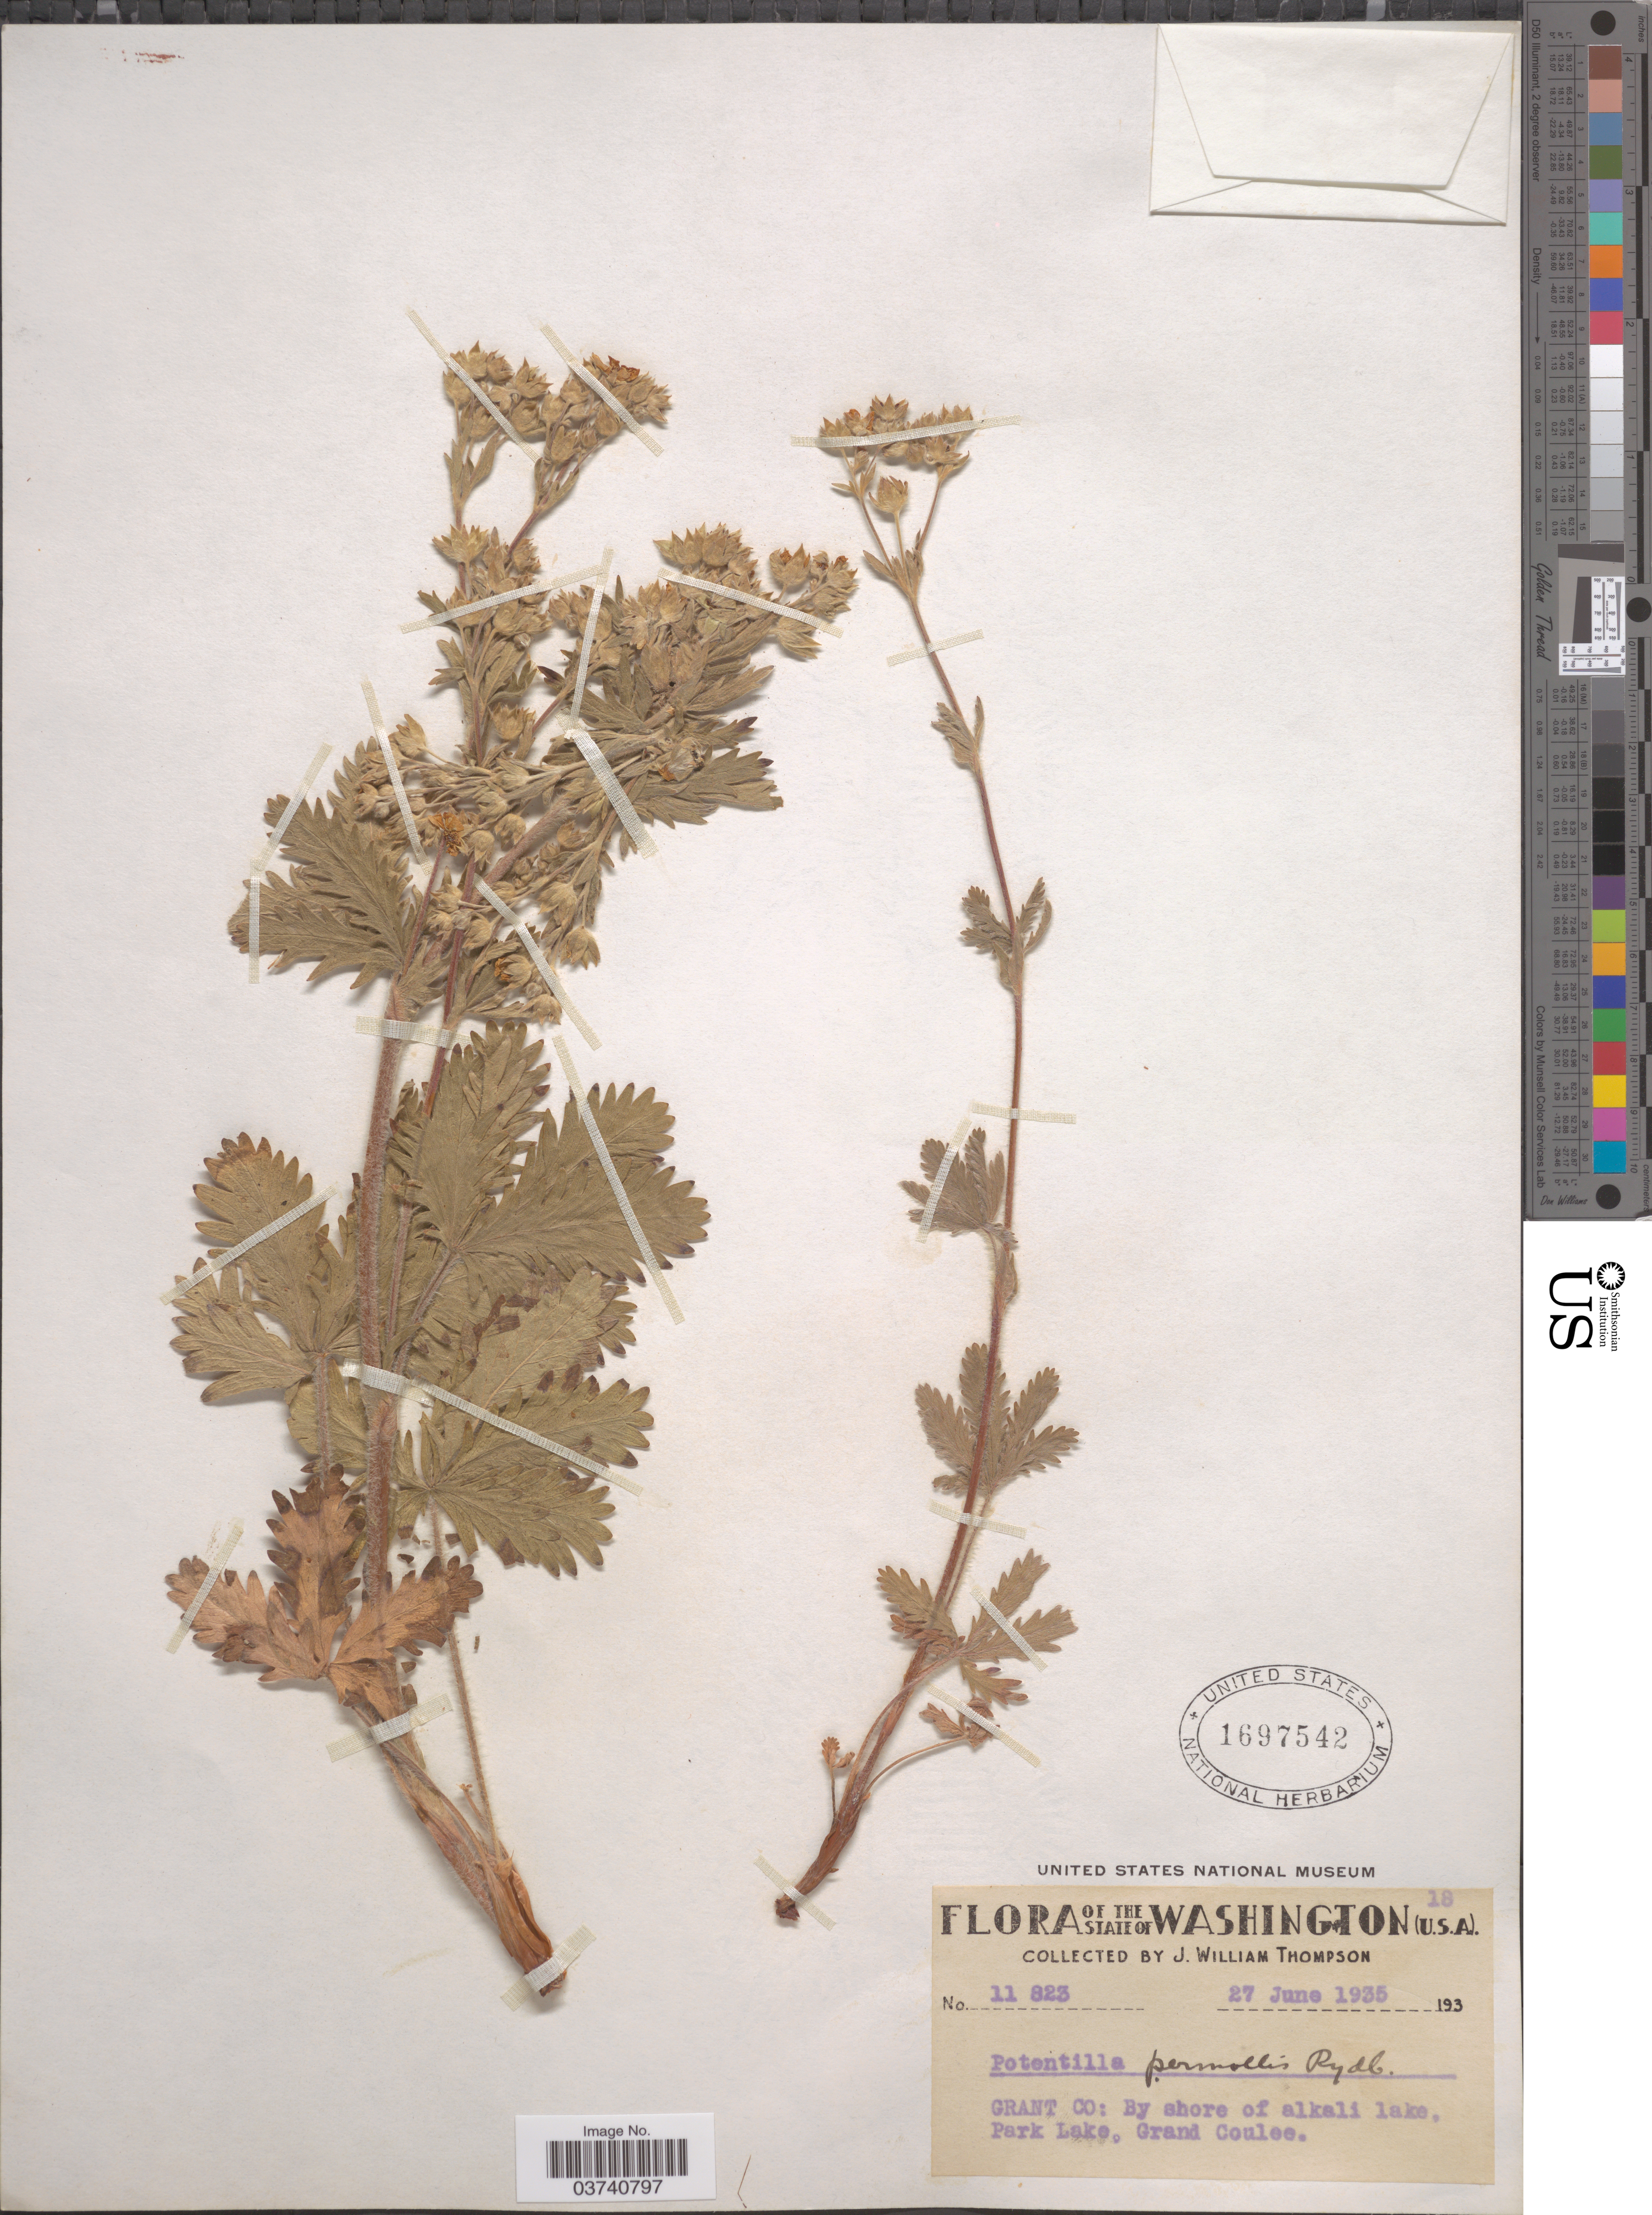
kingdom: Plantae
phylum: Tracheophyta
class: Magnoliopsida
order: Rosales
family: Rosaceae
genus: Potentilla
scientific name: Potentilla permollis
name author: Rydb.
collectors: J. W. Thompson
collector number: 11823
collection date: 1935-06-27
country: United States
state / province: Washington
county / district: Grant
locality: Grant Co: By shore of alkali lake, Park Lake, Grand Coulee.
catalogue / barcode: US 1697542